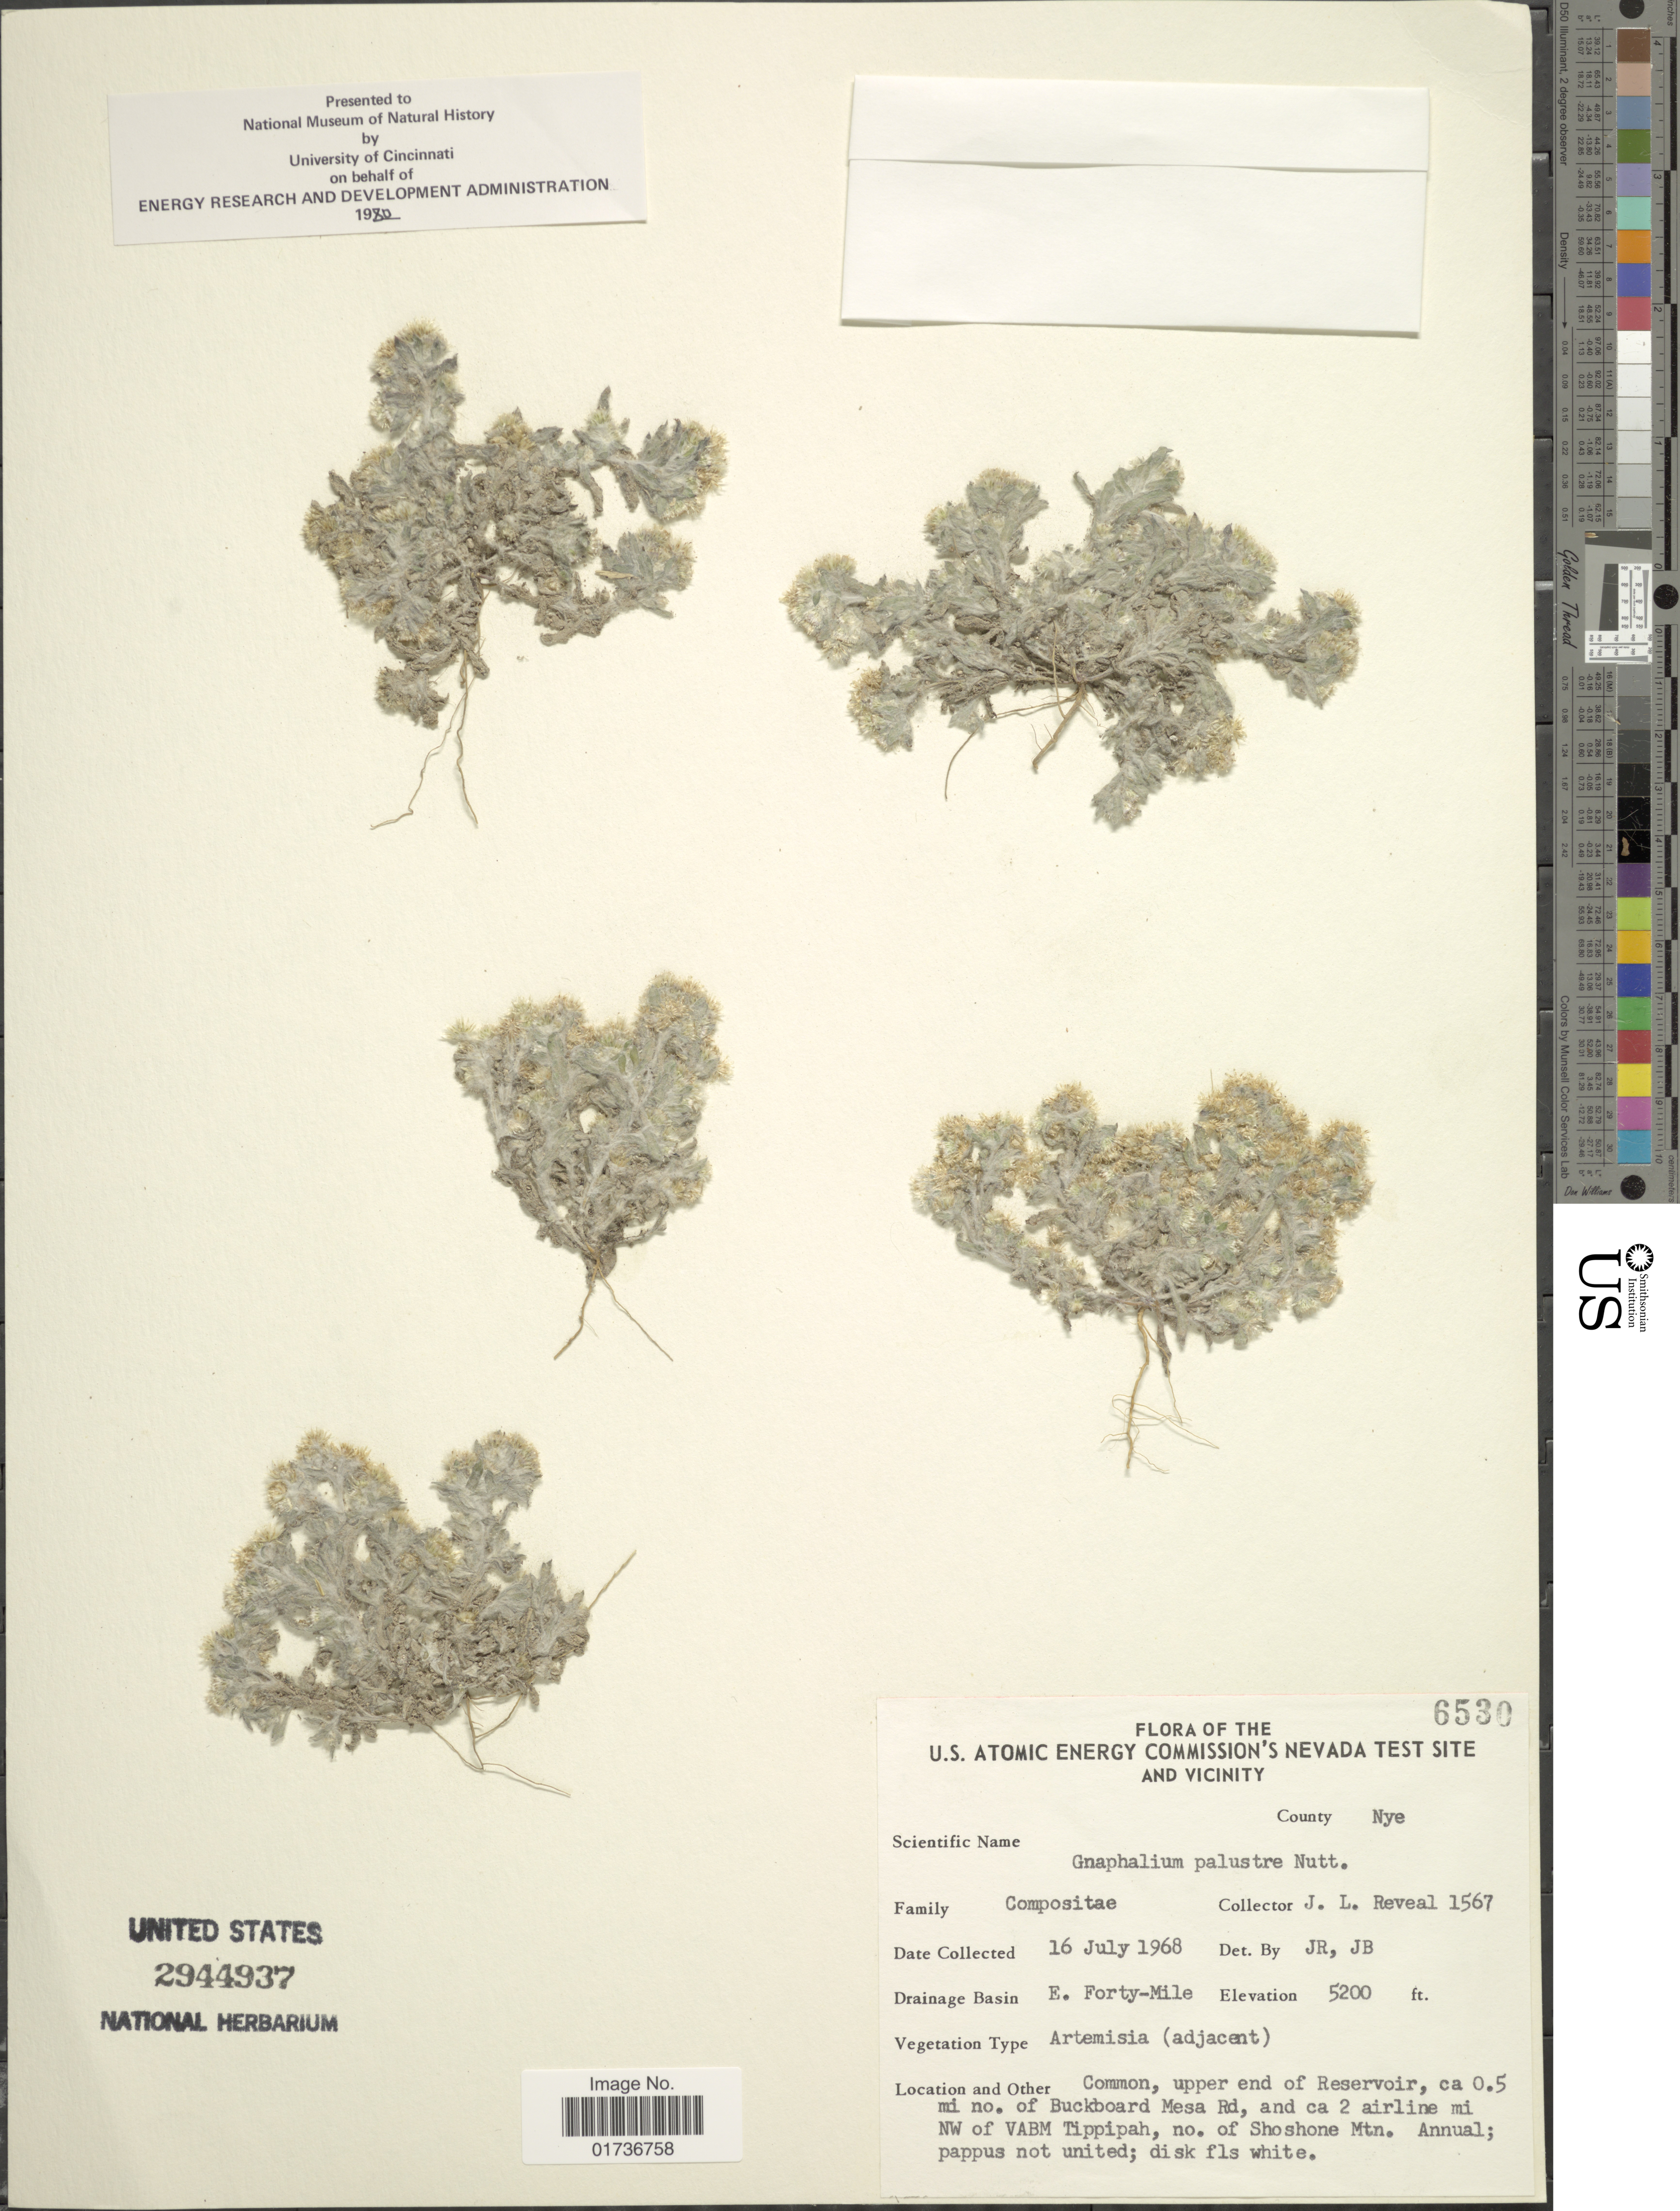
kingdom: Plantae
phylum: Tracheophyta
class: Magnoliopsida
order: Asterales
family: Asteraceae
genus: Gnaphalium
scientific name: Gnaphalium palustre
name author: Nutt.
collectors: J. Reveal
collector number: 1567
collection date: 1968-07-16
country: United States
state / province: Nevada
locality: U.S.Atomic Energy Commison's Nevada Test Site and Vicinity, County Nye, Drainage Basin E. Forty-Mile, Common, upper end of Reservoir, ca 0.5 mi no of Buckboard Mesa Rd, and ca 2 airline mi NW of VABM Tippipah, no of Shoshone Mtn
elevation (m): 1585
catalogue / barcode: US 2944937